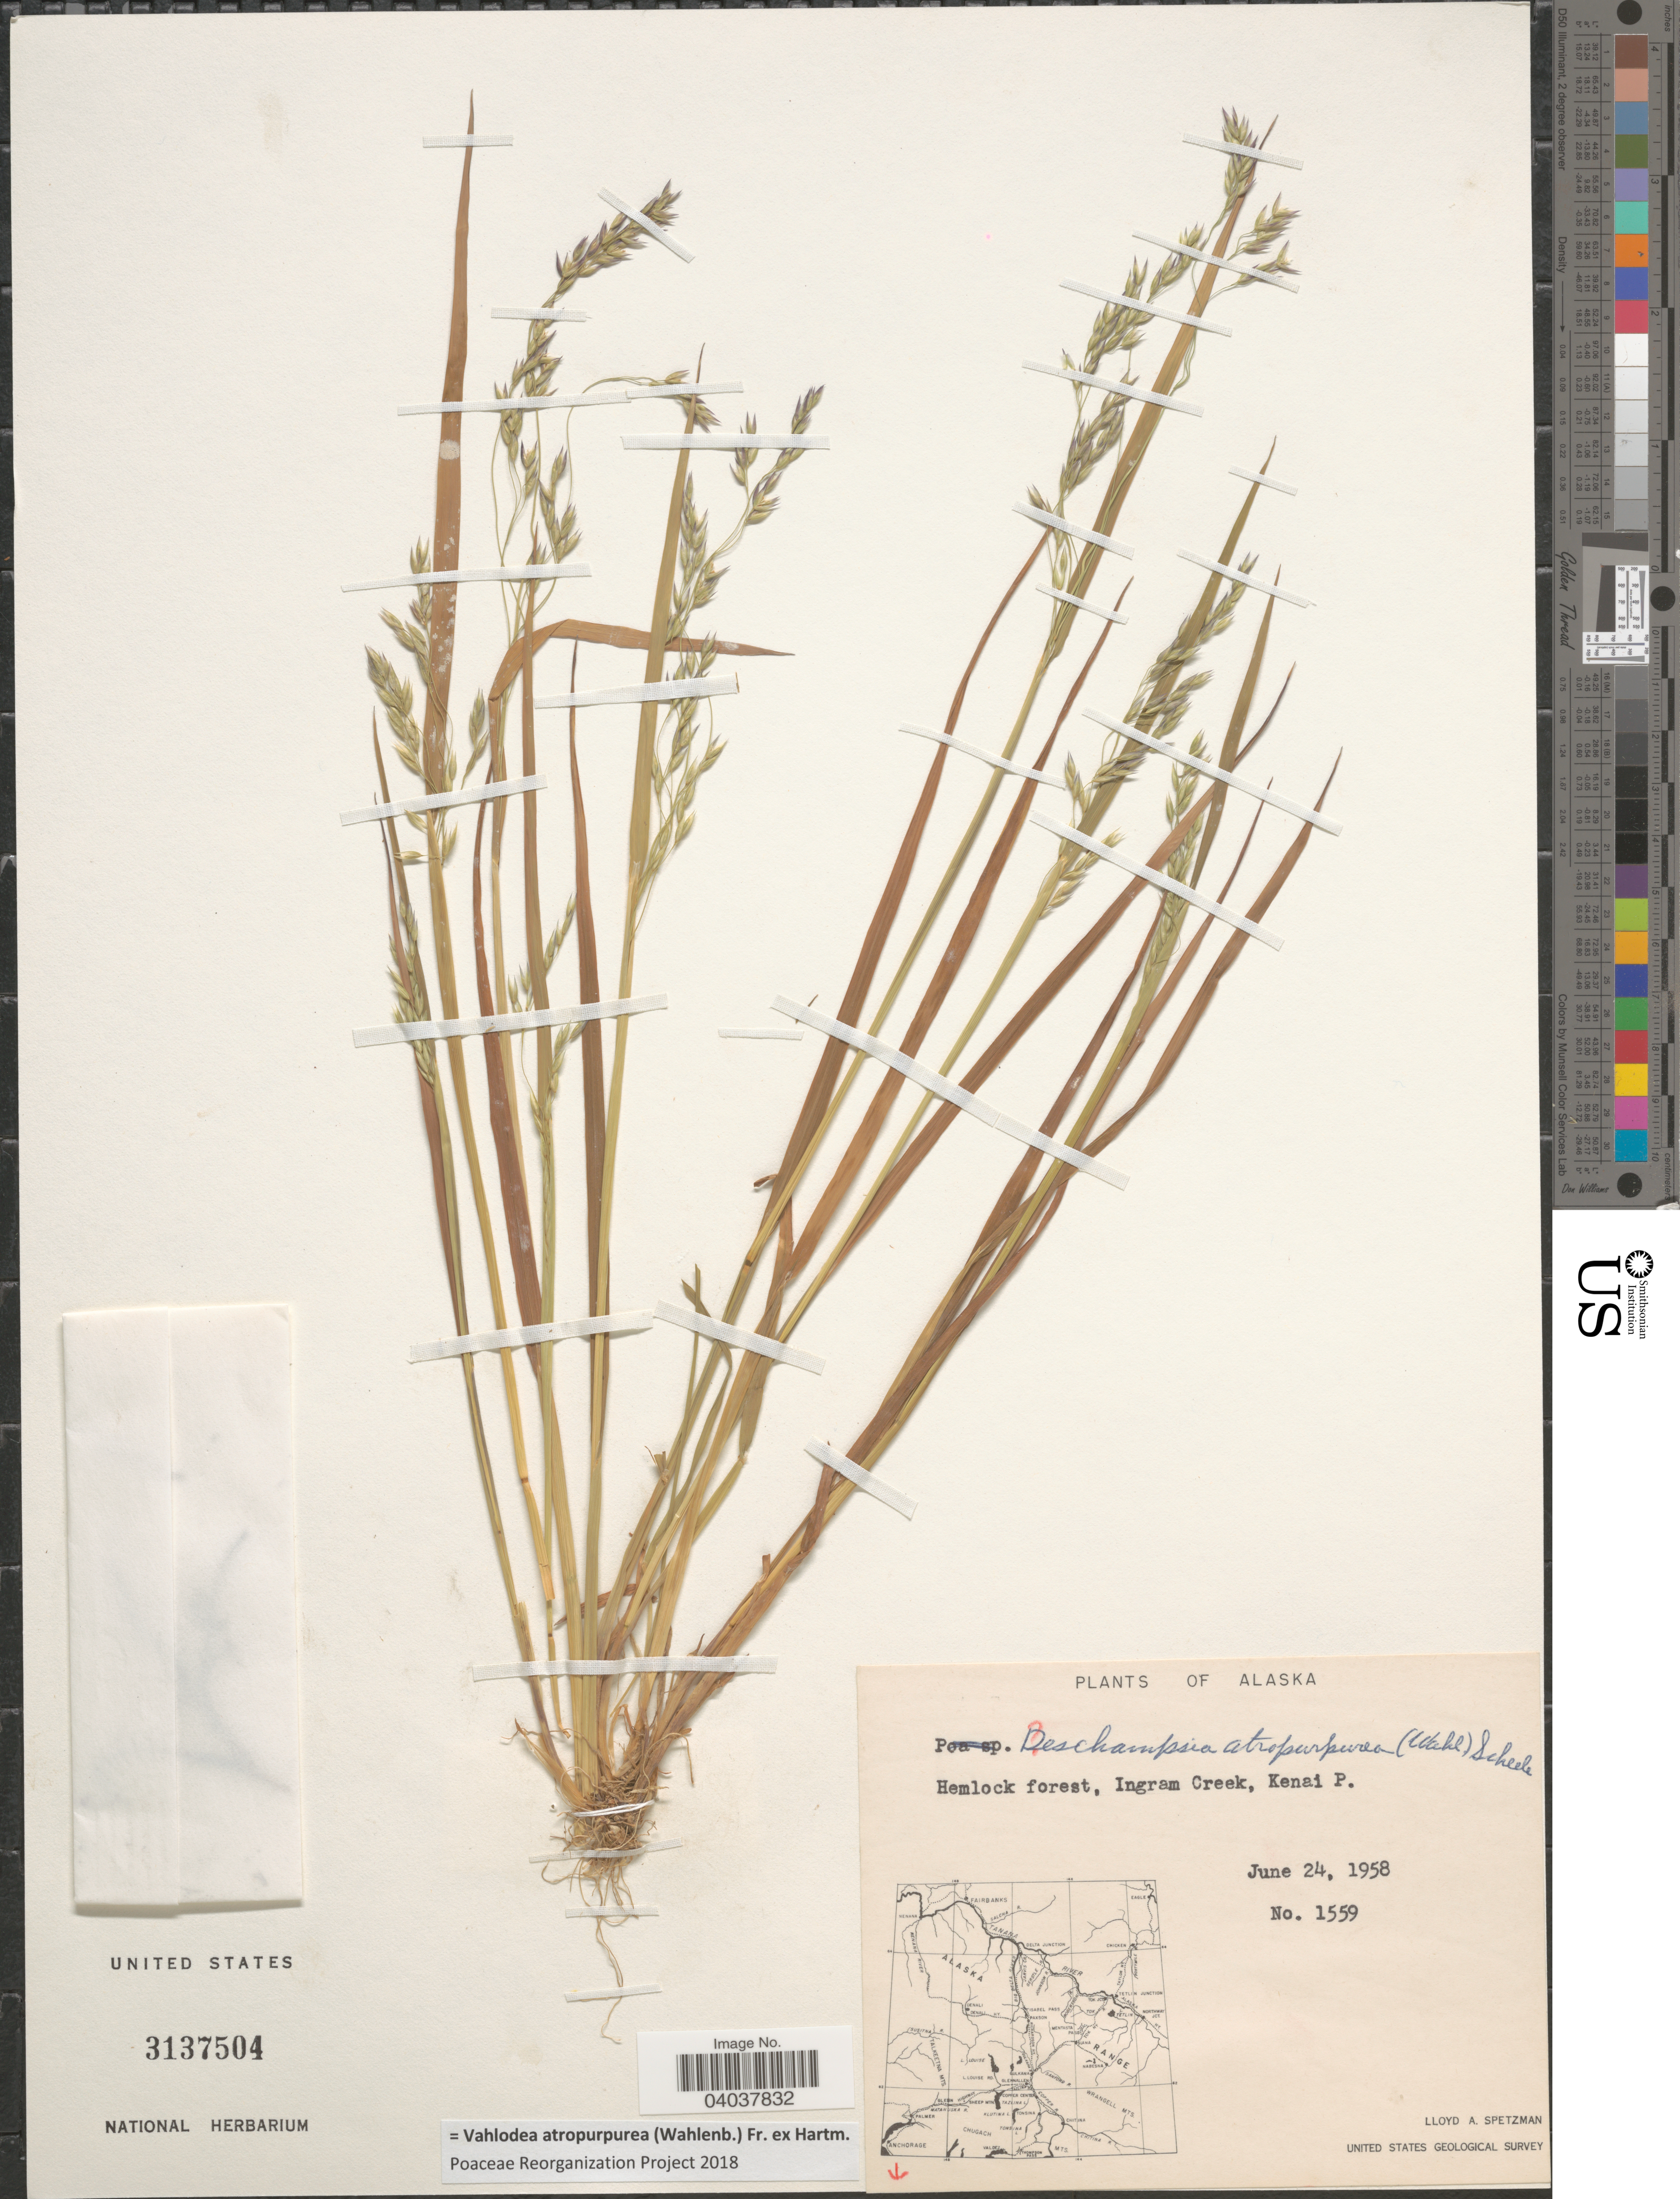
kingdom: Plantae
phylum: Tracheophyta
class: Liliopsida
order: Poales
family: Poaceae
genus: Vahlodea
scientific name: Vahlodea atropurpurea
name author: (Wahlenb.) Fr. ex Hartm.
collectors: L. Spetzman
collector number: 1559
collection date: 1958-06-24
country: United States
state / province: Alaska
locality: Hemlock forest, Ingram Creek, Kenai P.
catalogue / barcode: US 3137504